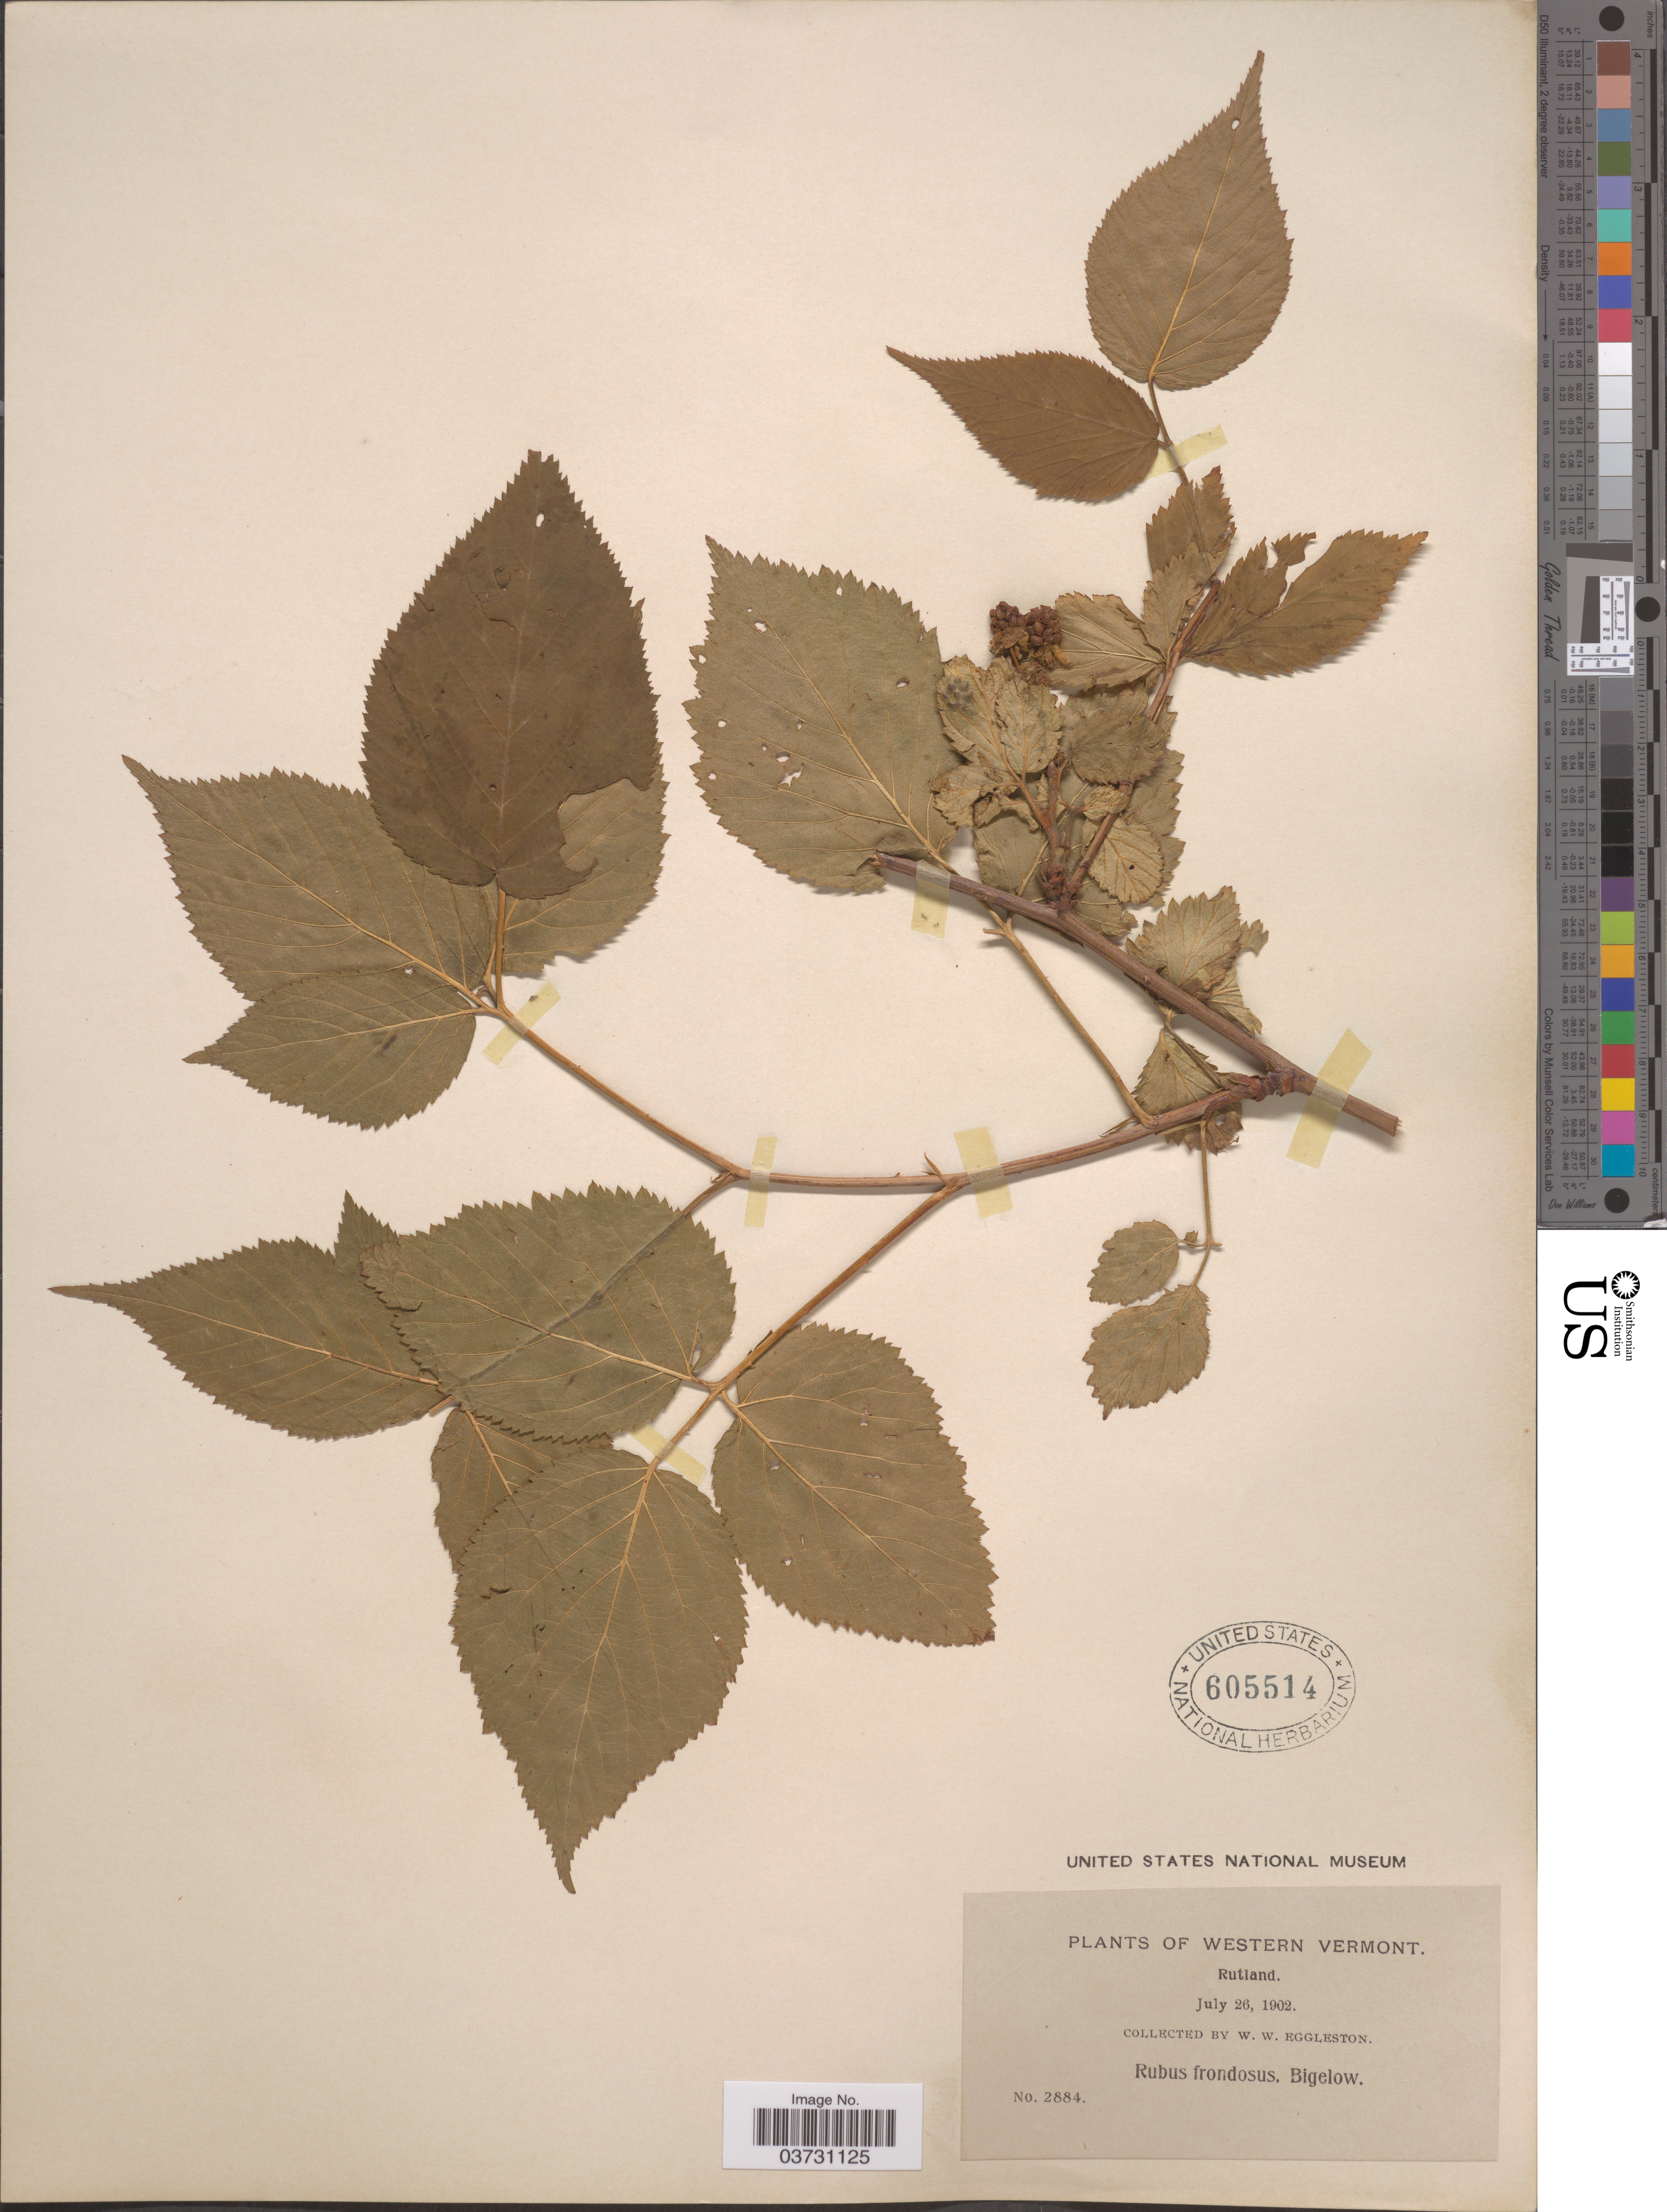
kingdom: Plantae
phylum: Tracheophyta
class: Magnoliopsida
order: Rosales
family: Rosaceae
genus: Rubus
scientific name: Rubus sativus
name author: (Bailey) Brainerd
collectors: W. W. Eggleston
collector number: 2884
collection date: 1902-07-26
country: United States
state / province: Vermont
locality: Western Vermont. Rutland.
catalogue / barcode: US 605514